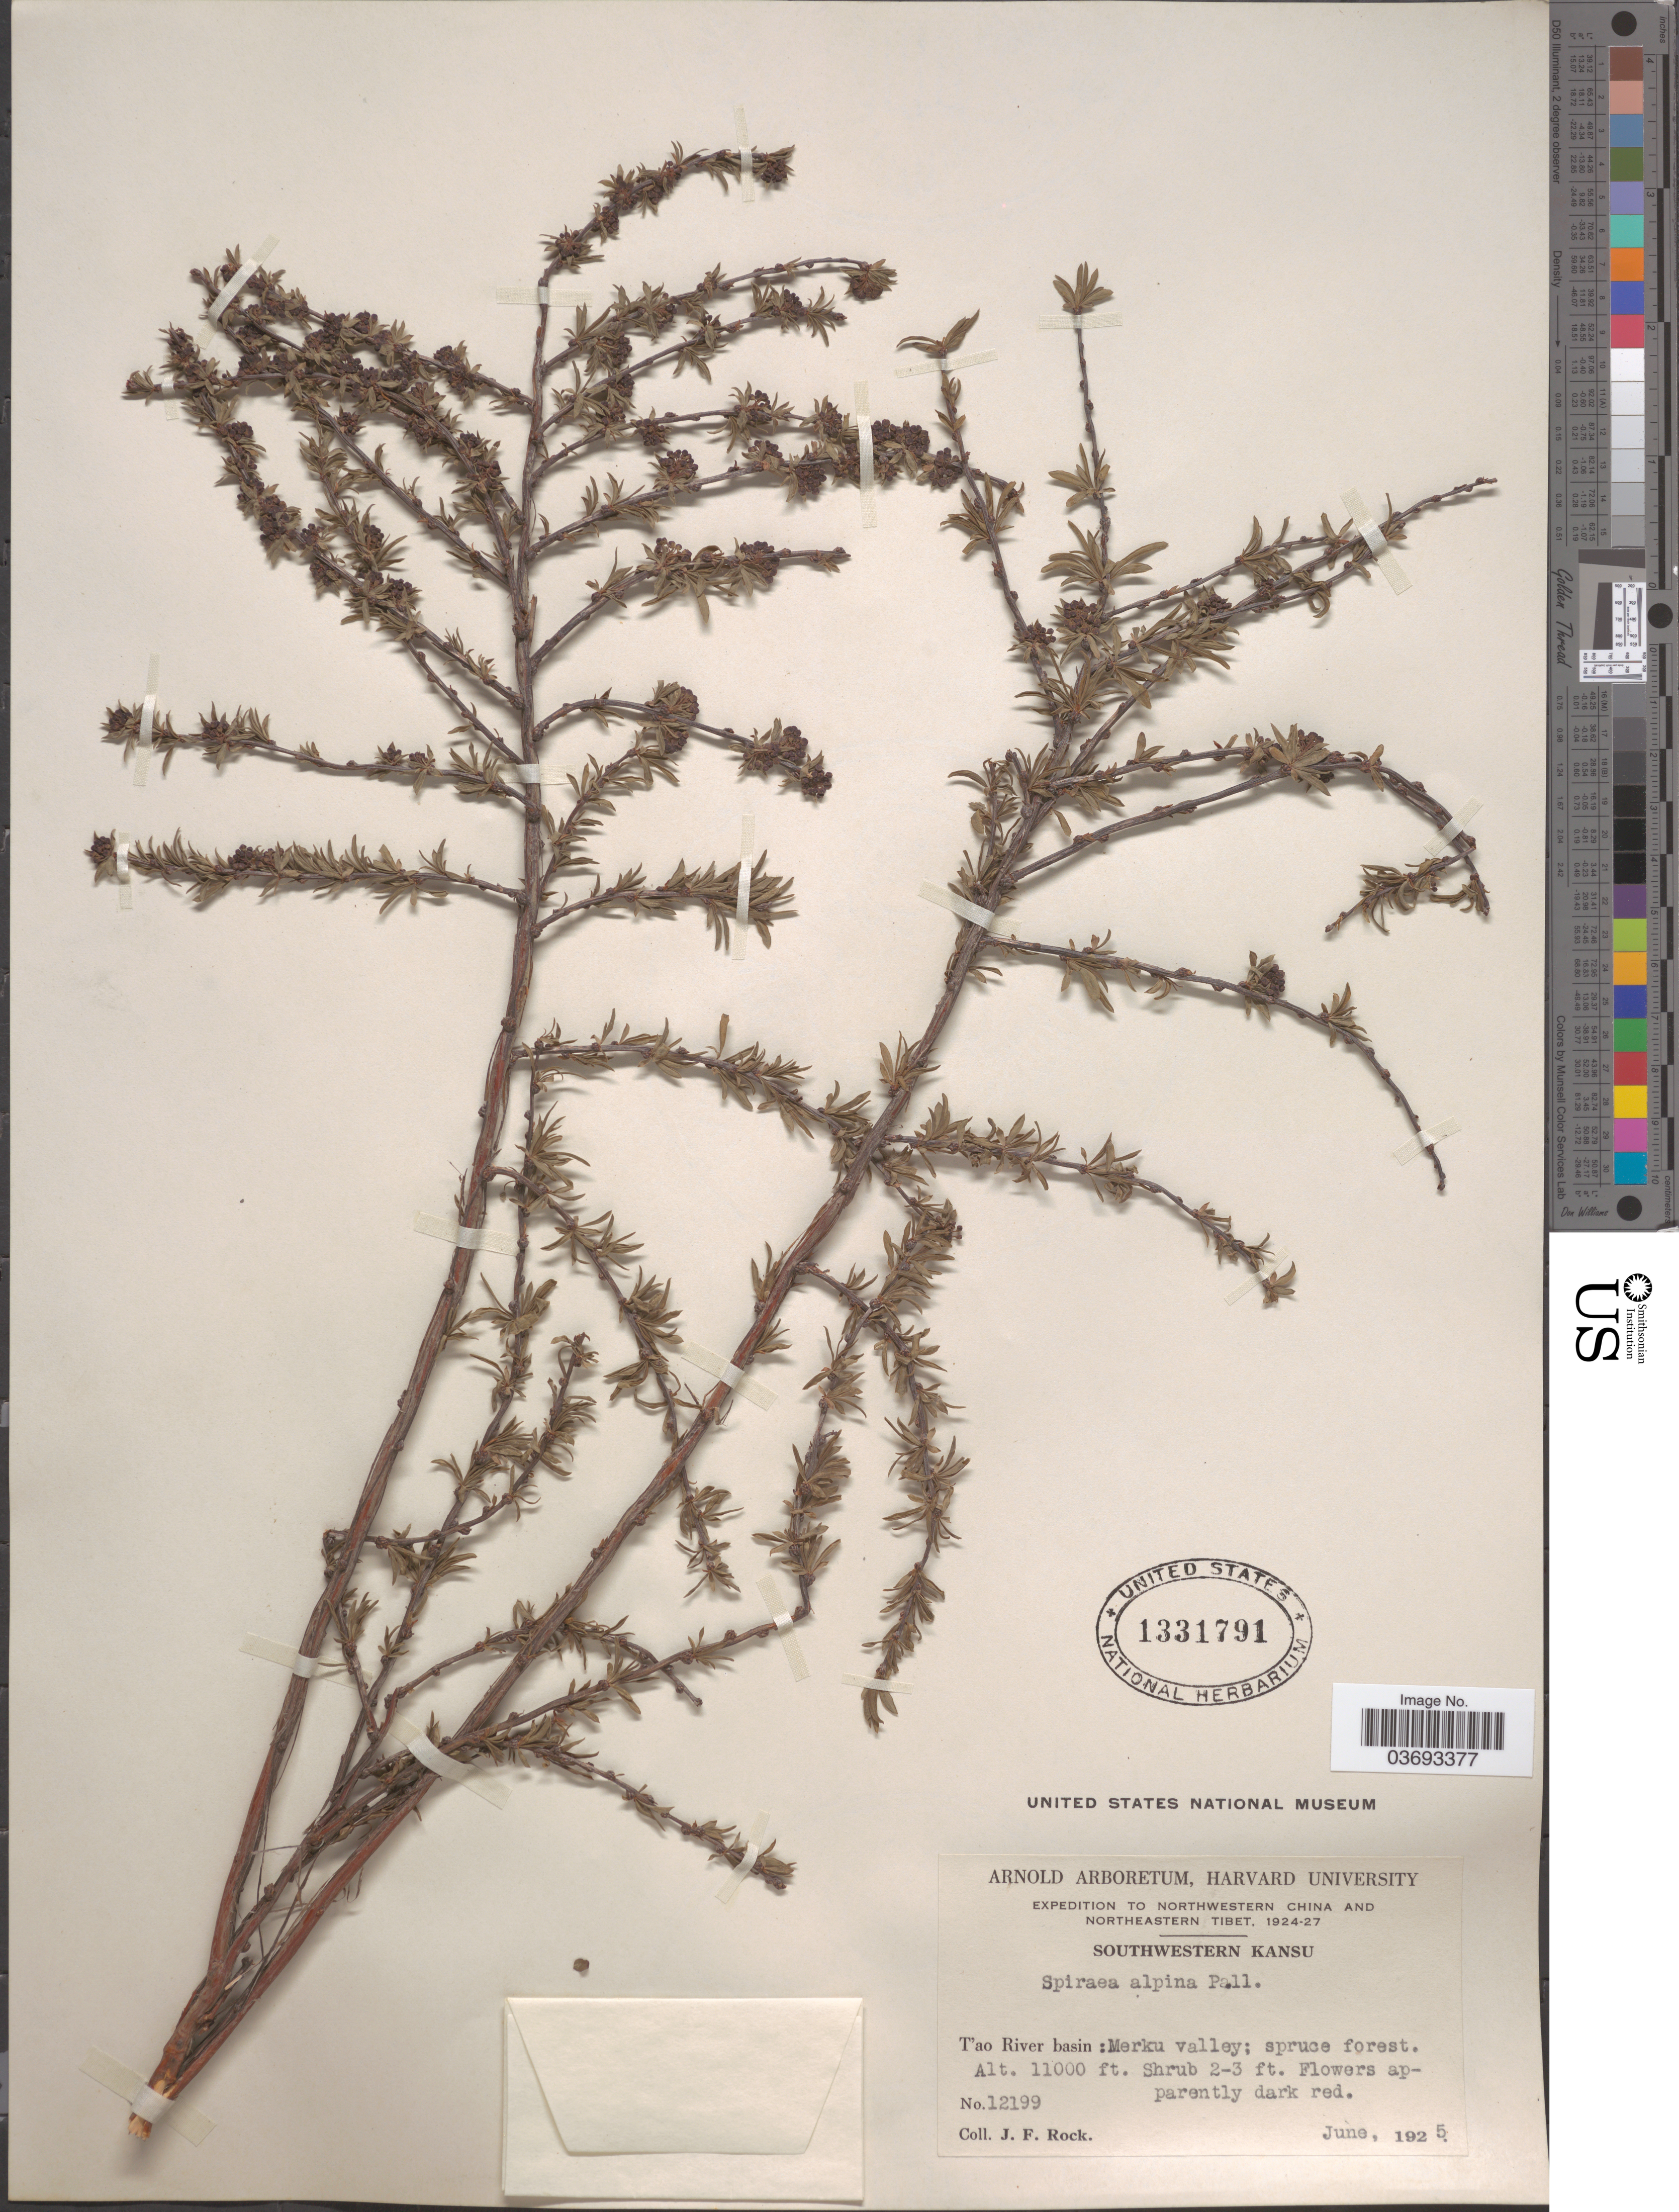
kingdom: Plantae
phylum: Tracheophyta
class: Magnoliopsida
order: Rosales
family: Rosaceae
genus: Spiraea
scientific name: Spiraea alpina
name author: Pall.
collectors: J. Rock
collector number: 12199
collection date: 1925-06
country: China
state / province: Gansu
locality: Southwestern Kansu. T'ao River basin: Merku valley.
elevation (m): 3353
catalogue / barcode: US 1331791